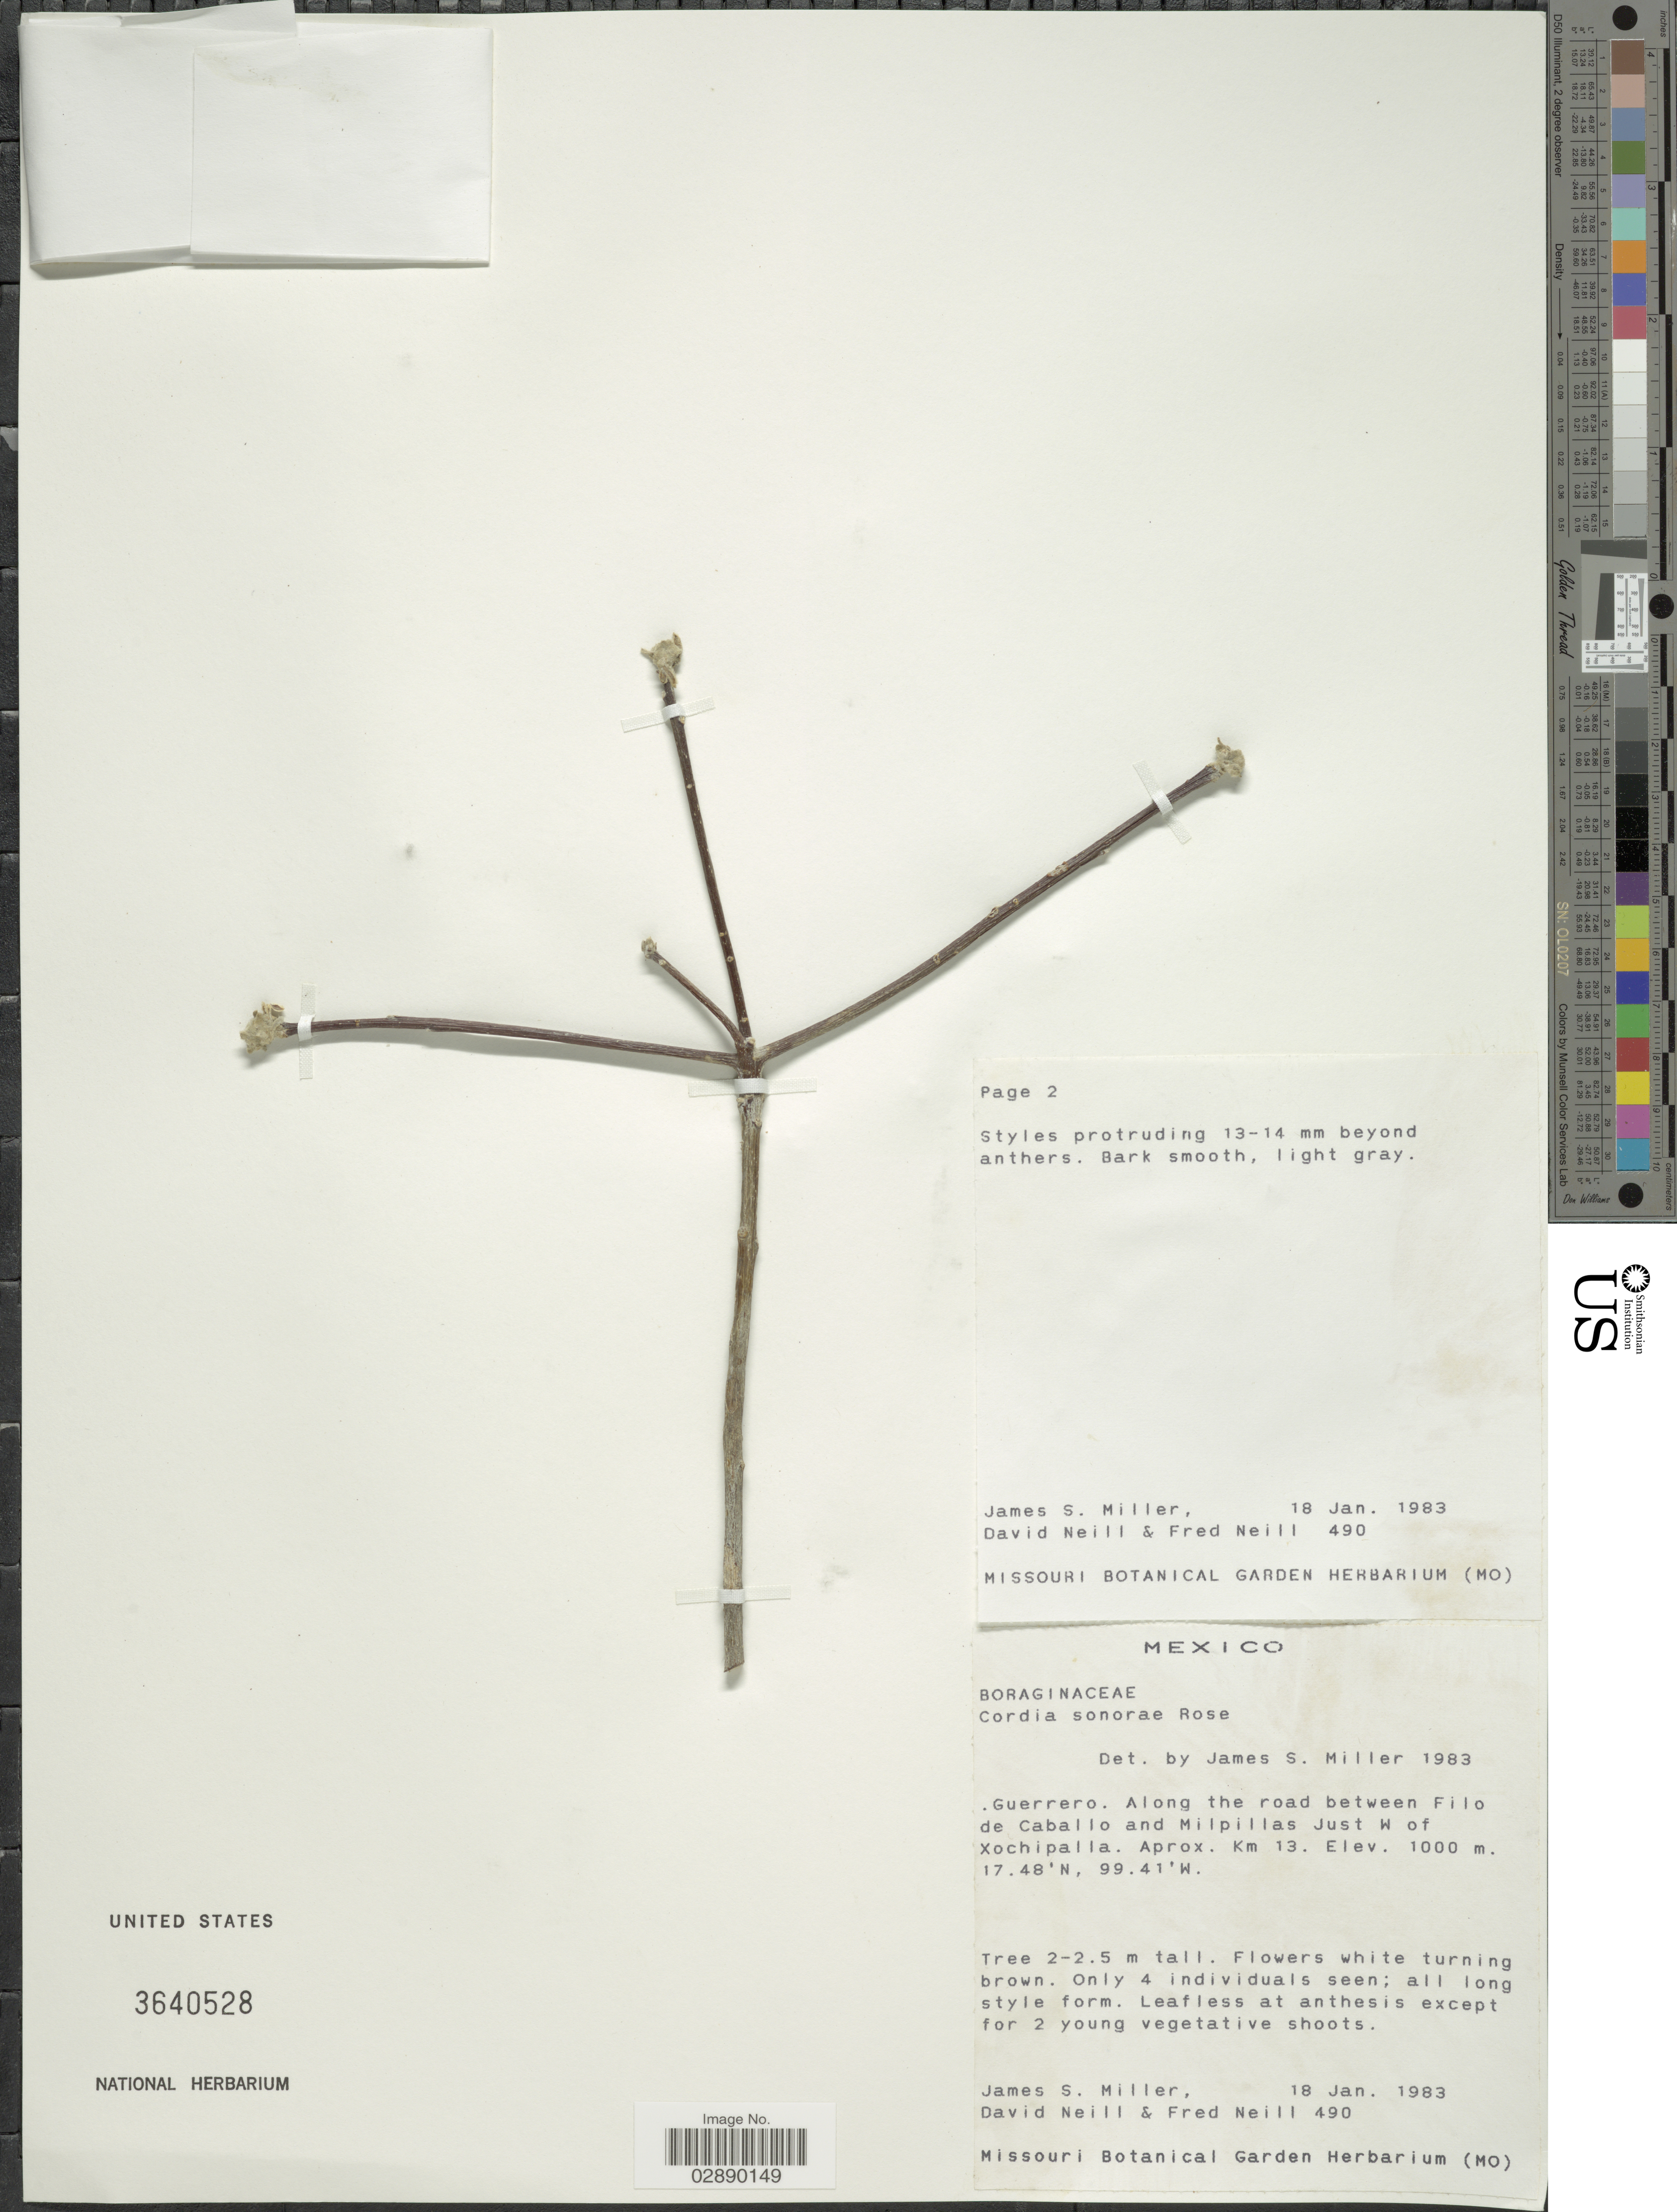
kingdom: Plantae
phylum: Tracheophyta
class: Magnoliopsida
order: Boraginales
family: Cordiaceae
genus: Cordia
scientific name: Cordia sonorae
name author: Rose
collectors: J. S. Miller, D. Neill & F. Neill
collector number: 490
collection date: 1983-01-18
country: Mexico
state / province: Guerrero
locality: Along the road between Filo de Caballo and Milpillas Just W of Xochipalla. Aprox. Km. 13.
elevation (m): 1000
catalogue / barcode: US 3640528